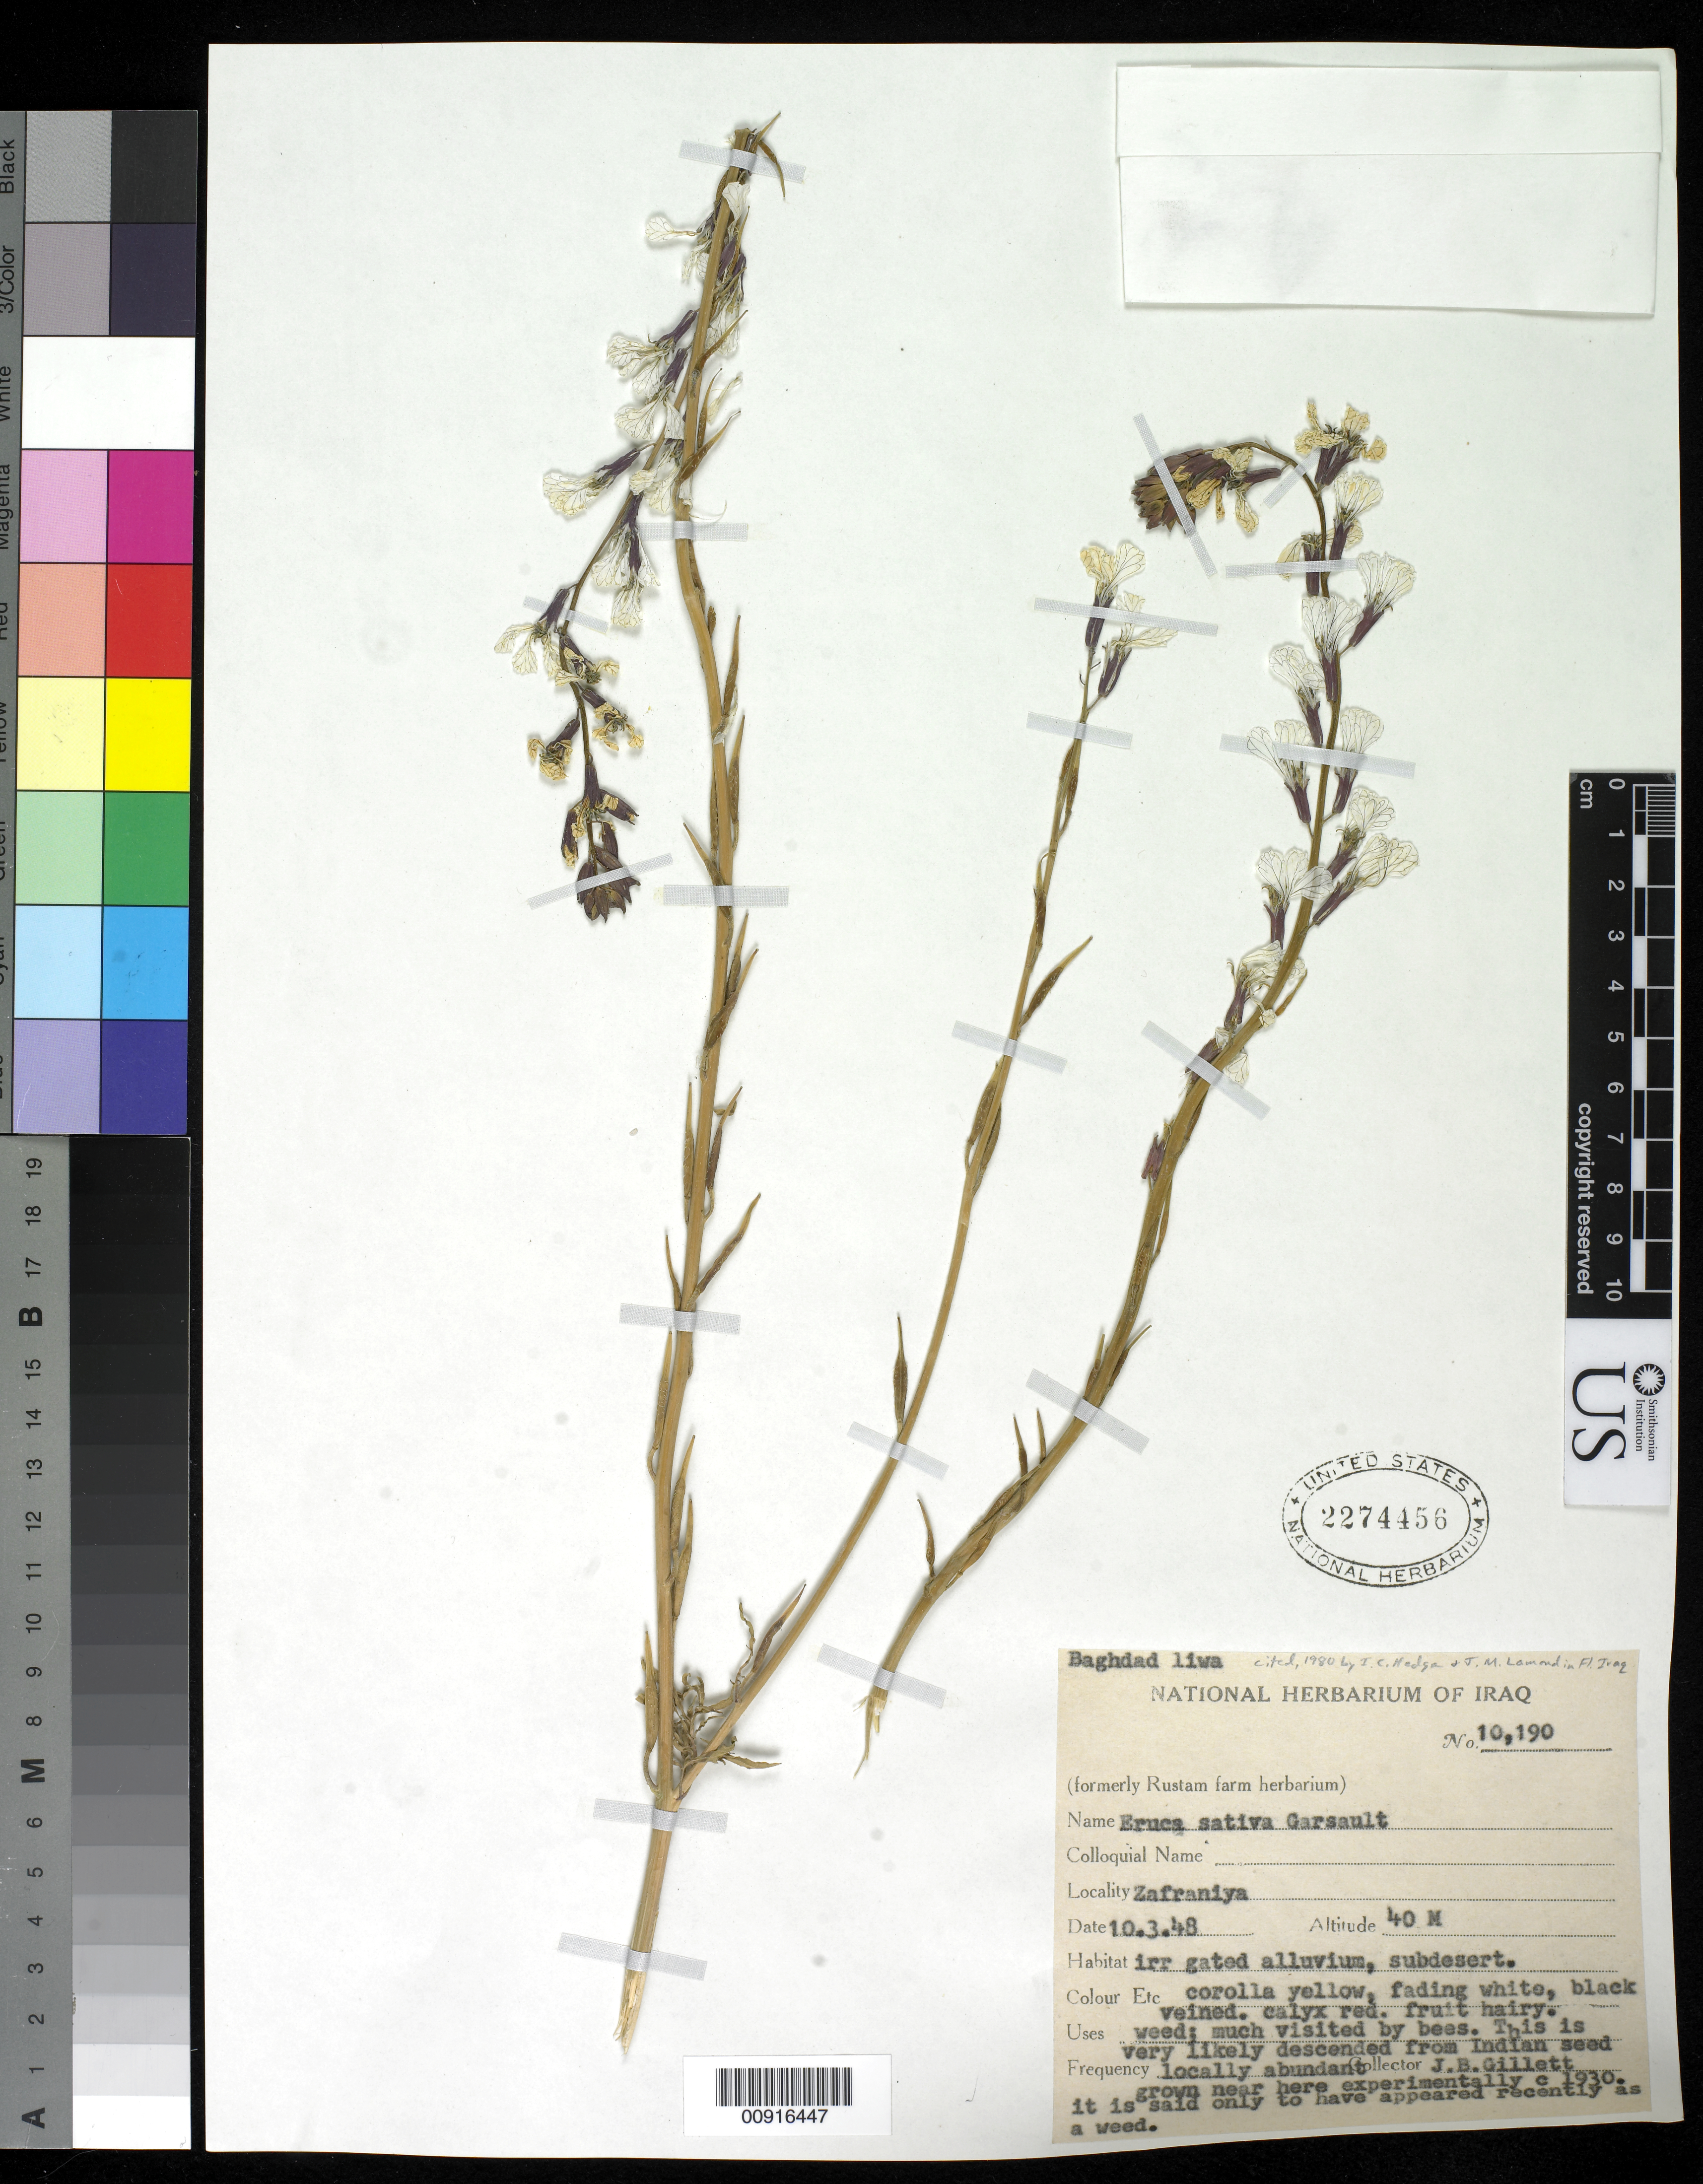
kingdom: Plantae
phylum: Tracheophyta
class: Magnoliopsida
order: Brassicales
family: Brassicaceae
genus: Eruca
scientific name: Eruca sativa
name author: Mill.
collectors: J. B. Gillett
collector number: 10190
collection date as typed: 10 Mar 1948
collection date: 1948-03-10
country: Iraq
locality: Zafraniya, Baghdad liwa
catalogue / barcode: US 2274456